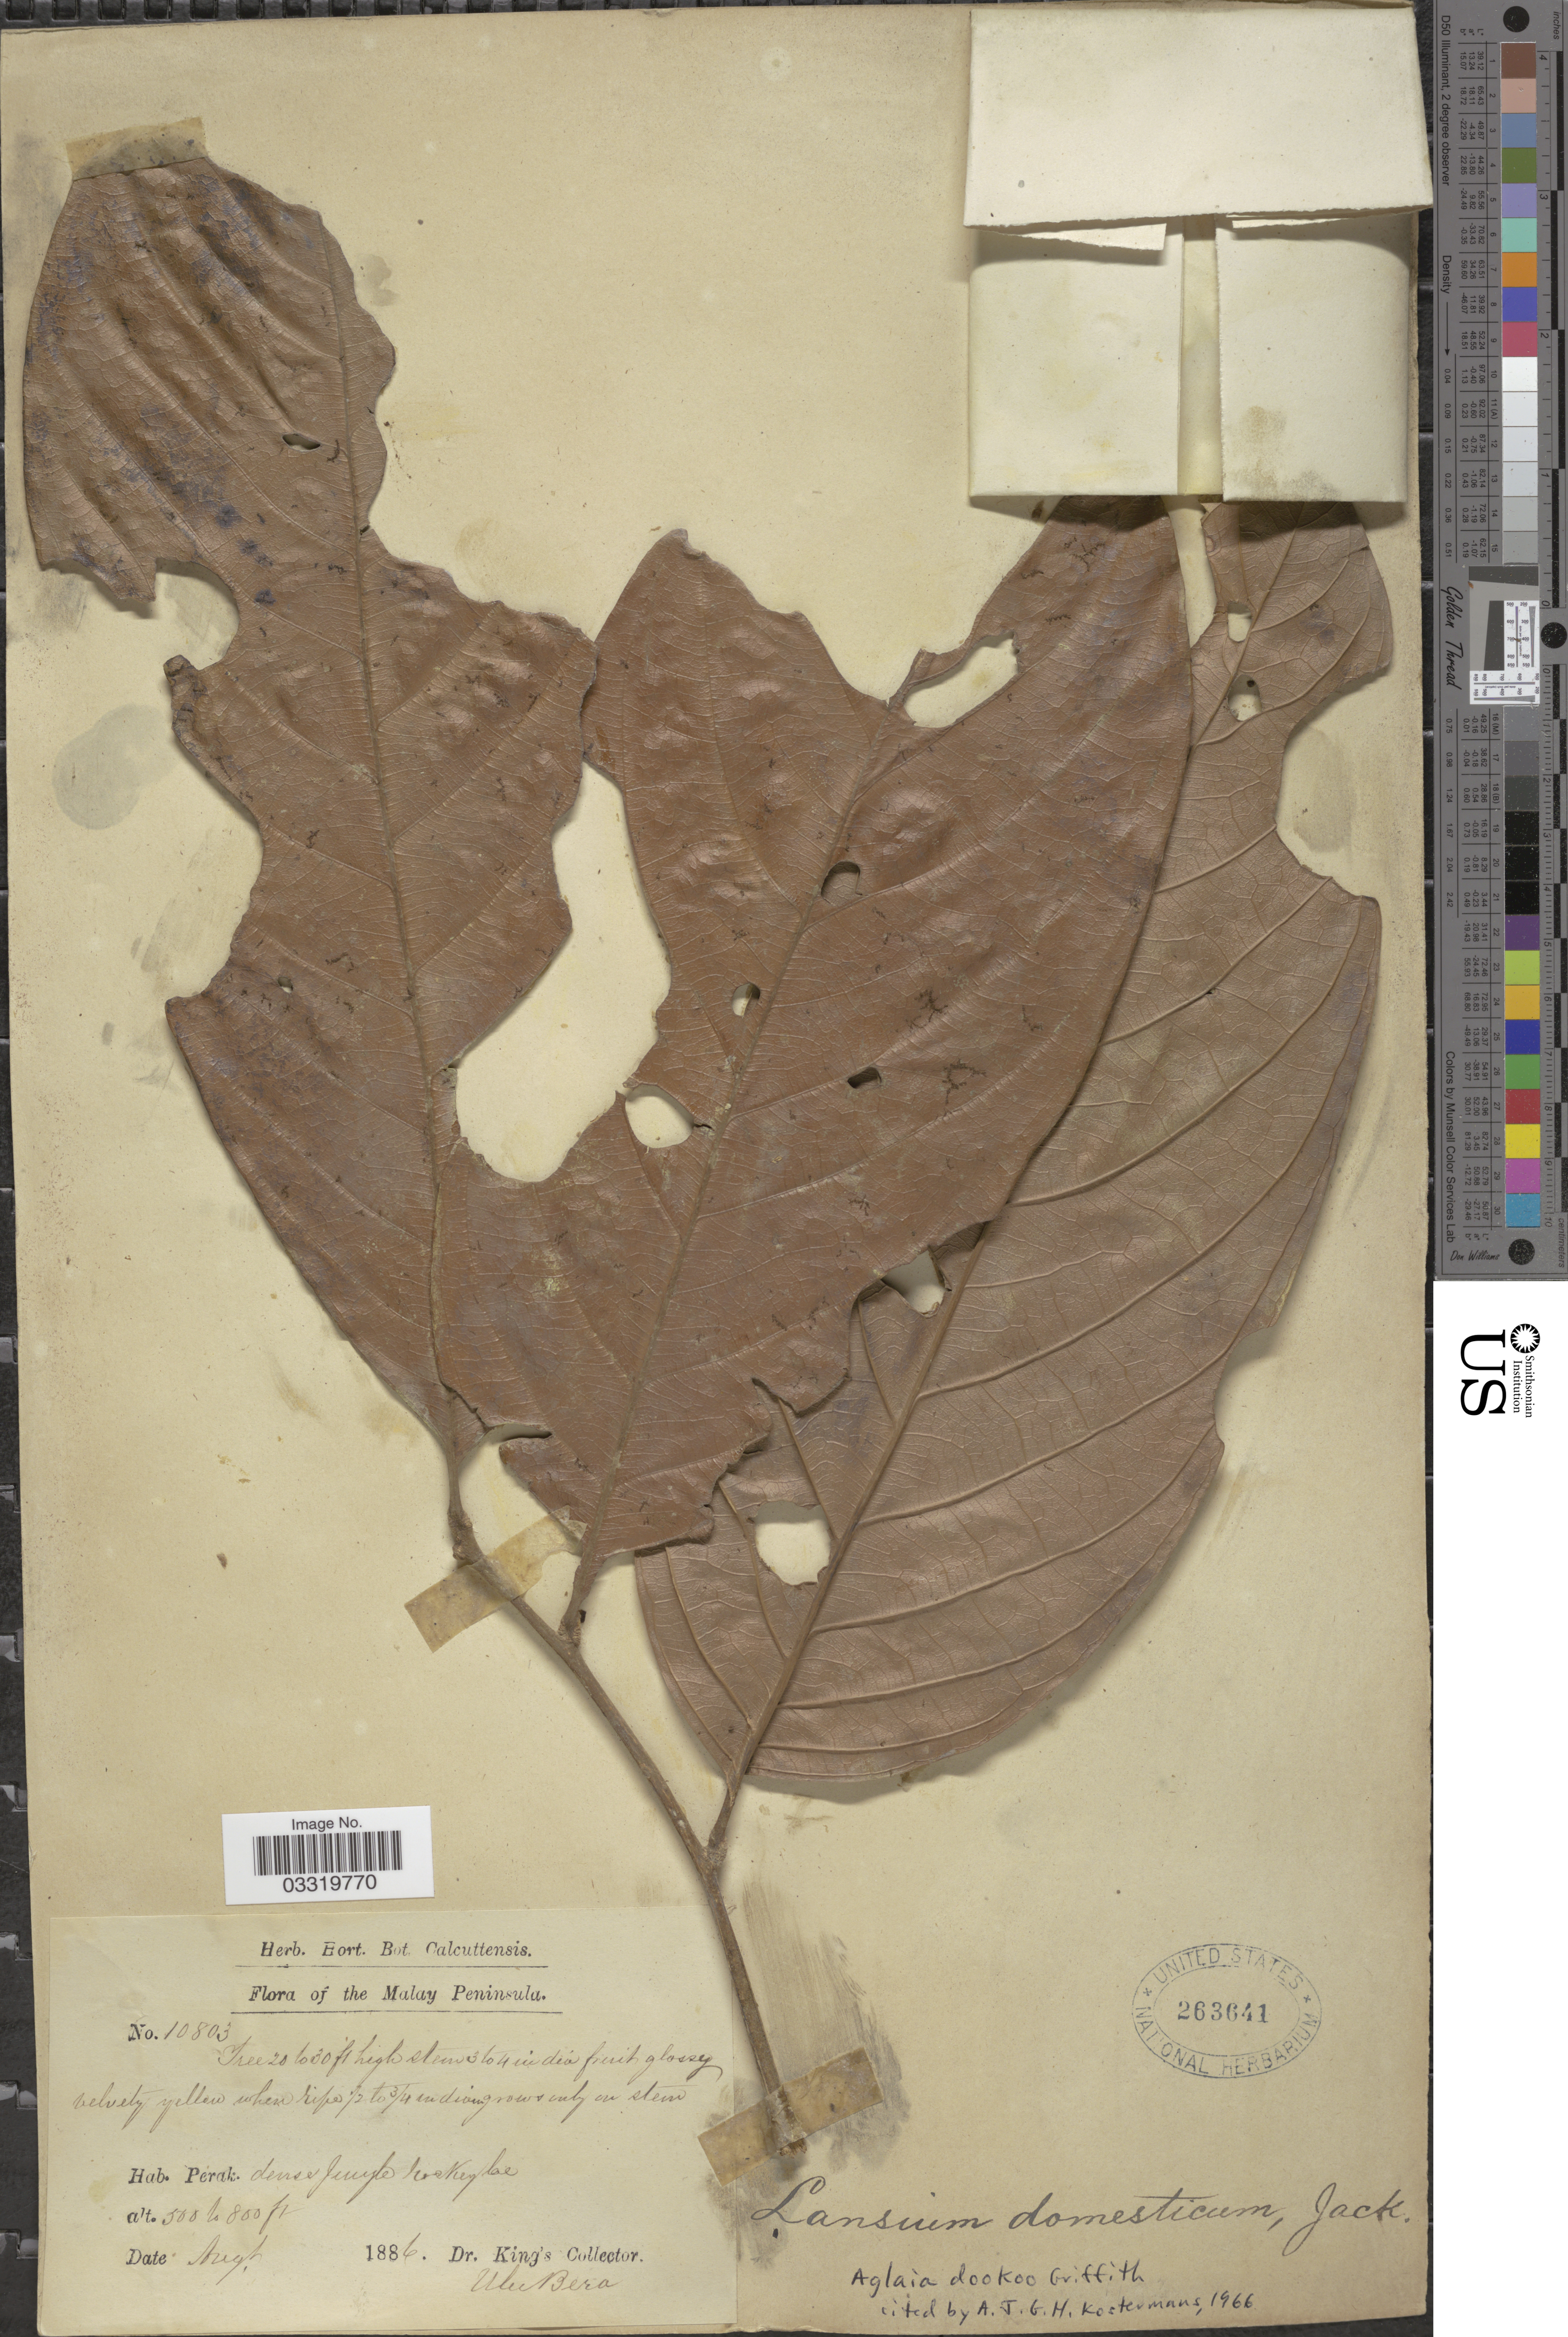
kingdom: Plantae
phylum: Tracheophyta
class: Magnoliopsida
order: Sapindales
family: Meliaceae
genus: Lansium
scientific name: Lansium domesticum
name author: Corrêa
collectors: Dr. King's collector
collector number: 10803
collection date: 1886-08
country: Malaysia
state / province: Perak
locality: Malay Peninsula. Ulu Bera [unsure placement].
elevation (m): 152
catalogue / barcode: US 263641